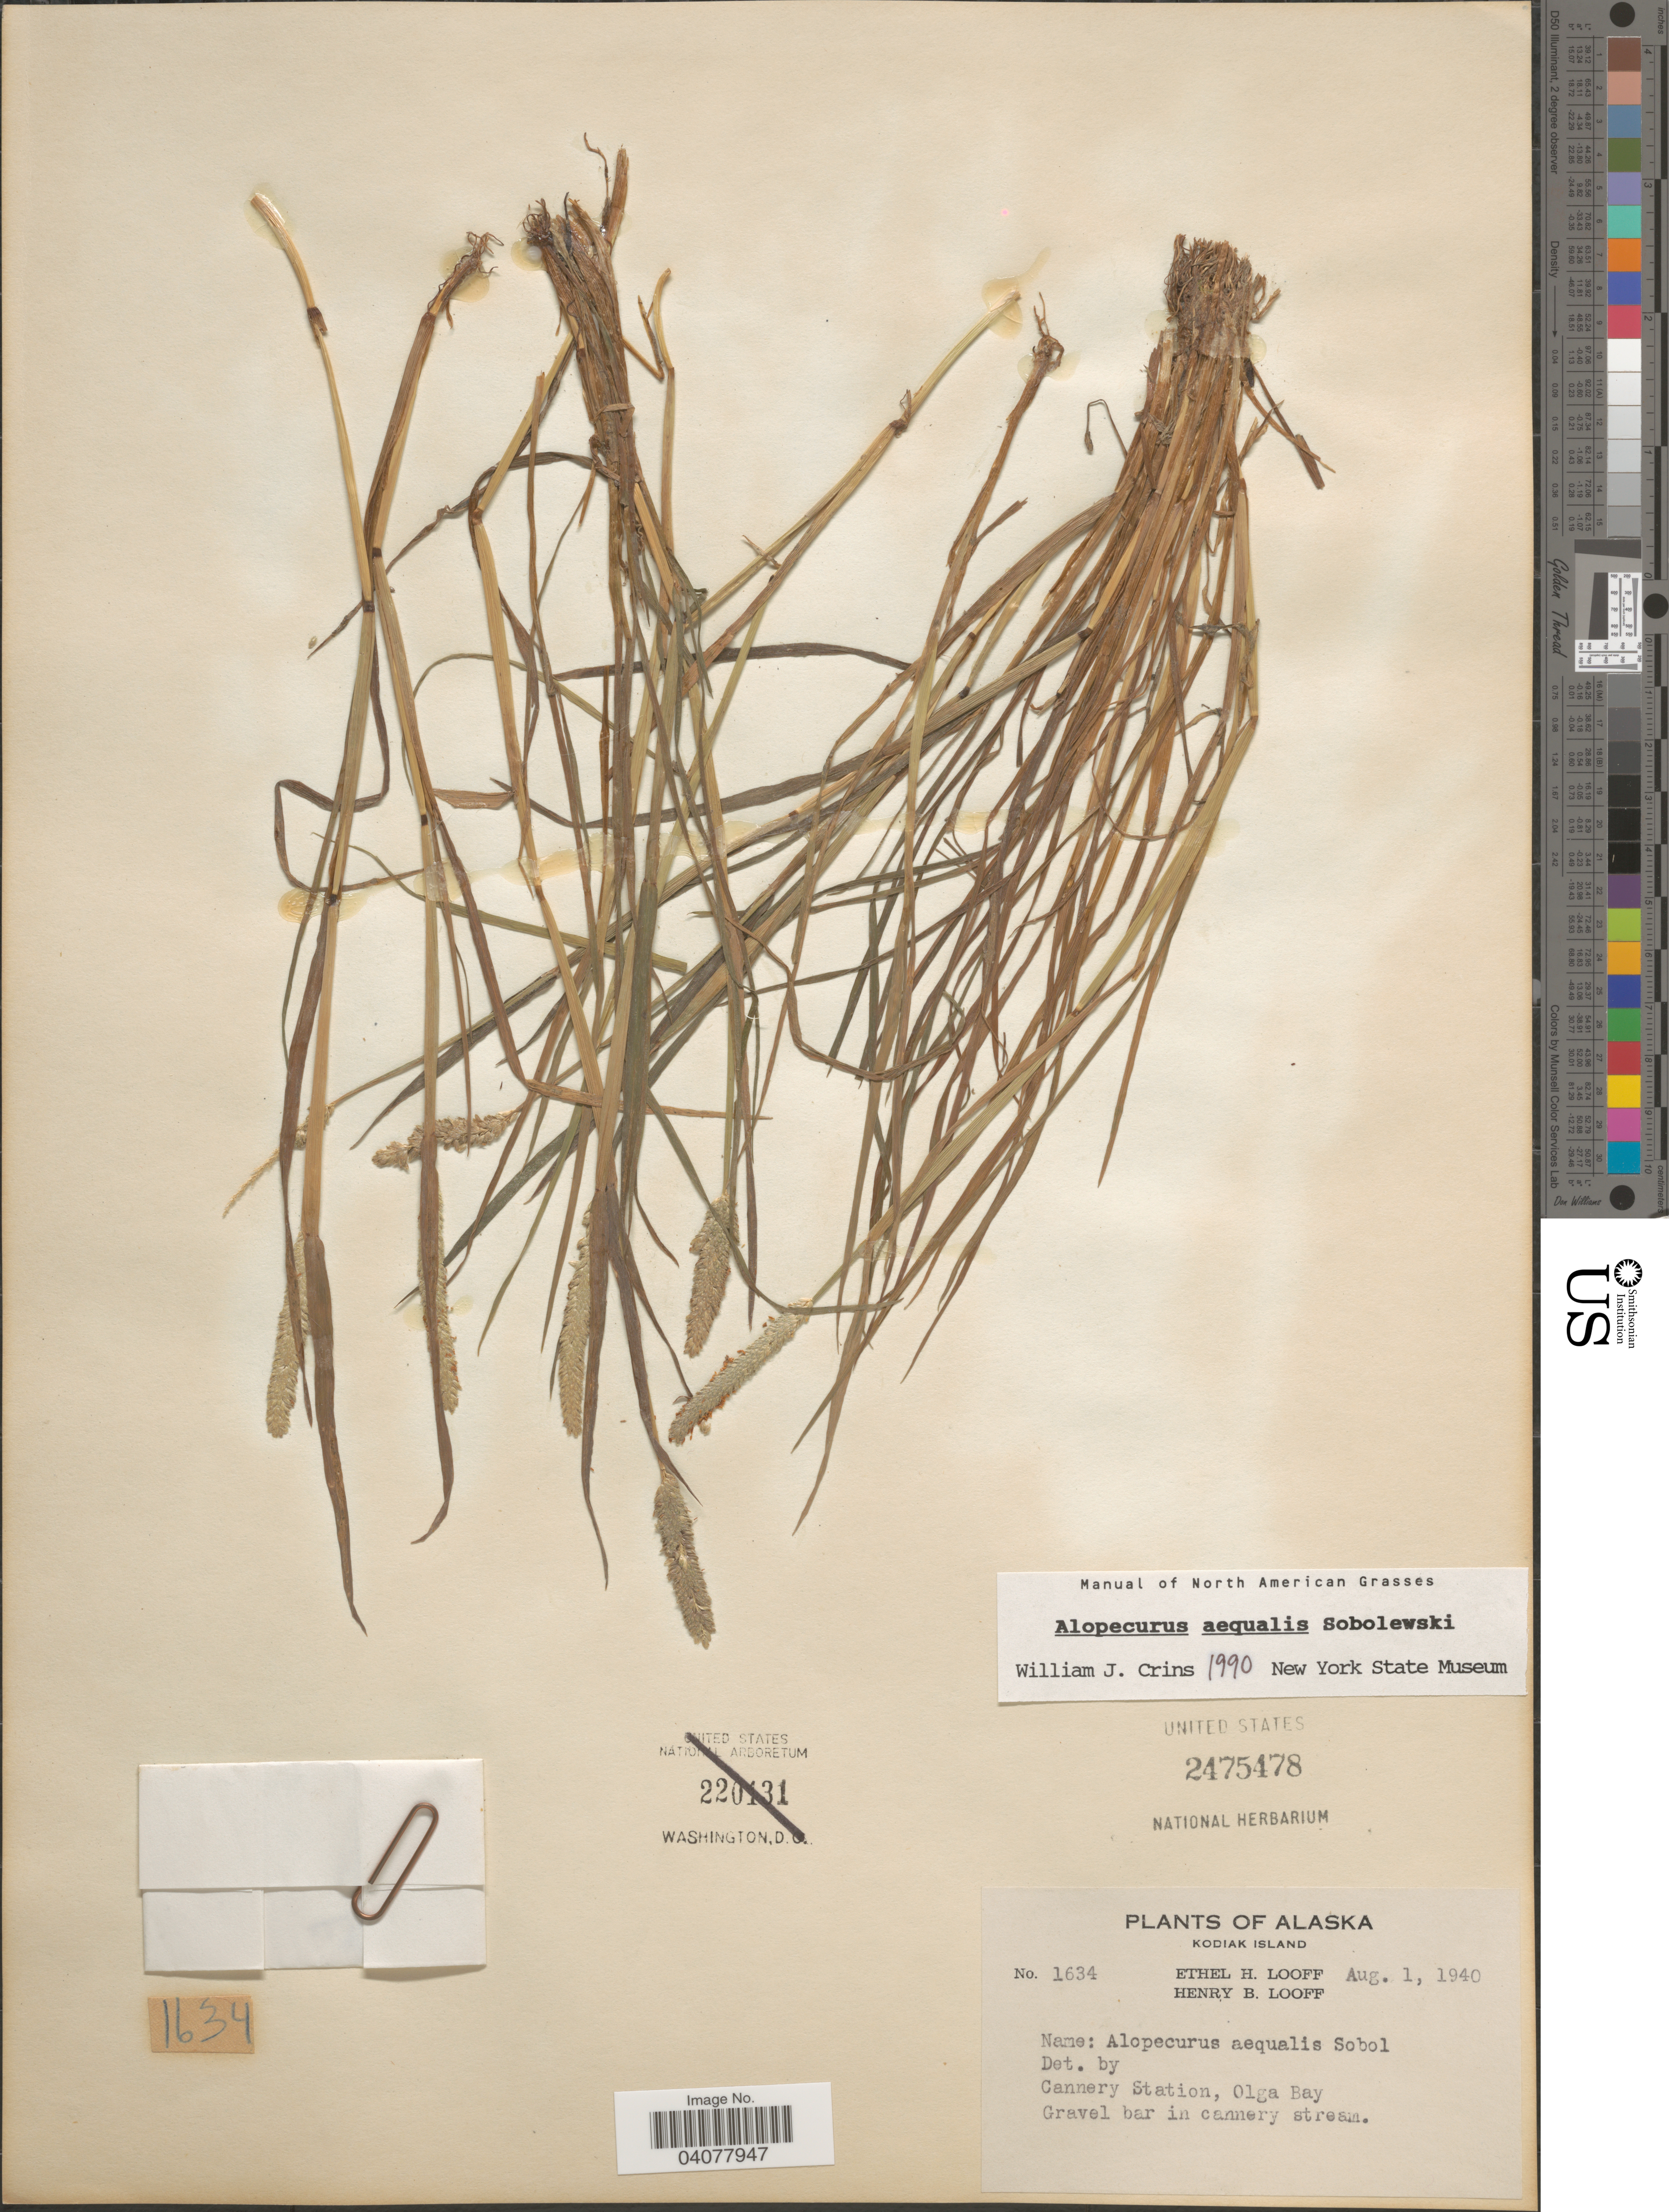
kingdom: Plantae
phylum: Tracheophyta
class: Liliopsida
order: Poales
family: Poaceae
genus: Alopecurus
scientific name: Alopecurus aequalis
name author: Sobol.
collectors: E. Looff & H. Looff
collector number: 1634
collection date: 1940-08-01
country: United States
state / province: Alaska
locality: Kodiak Island. Cannery Station, Olga Bay. Gravel bar in cannery stream.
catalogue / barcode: US 2475478